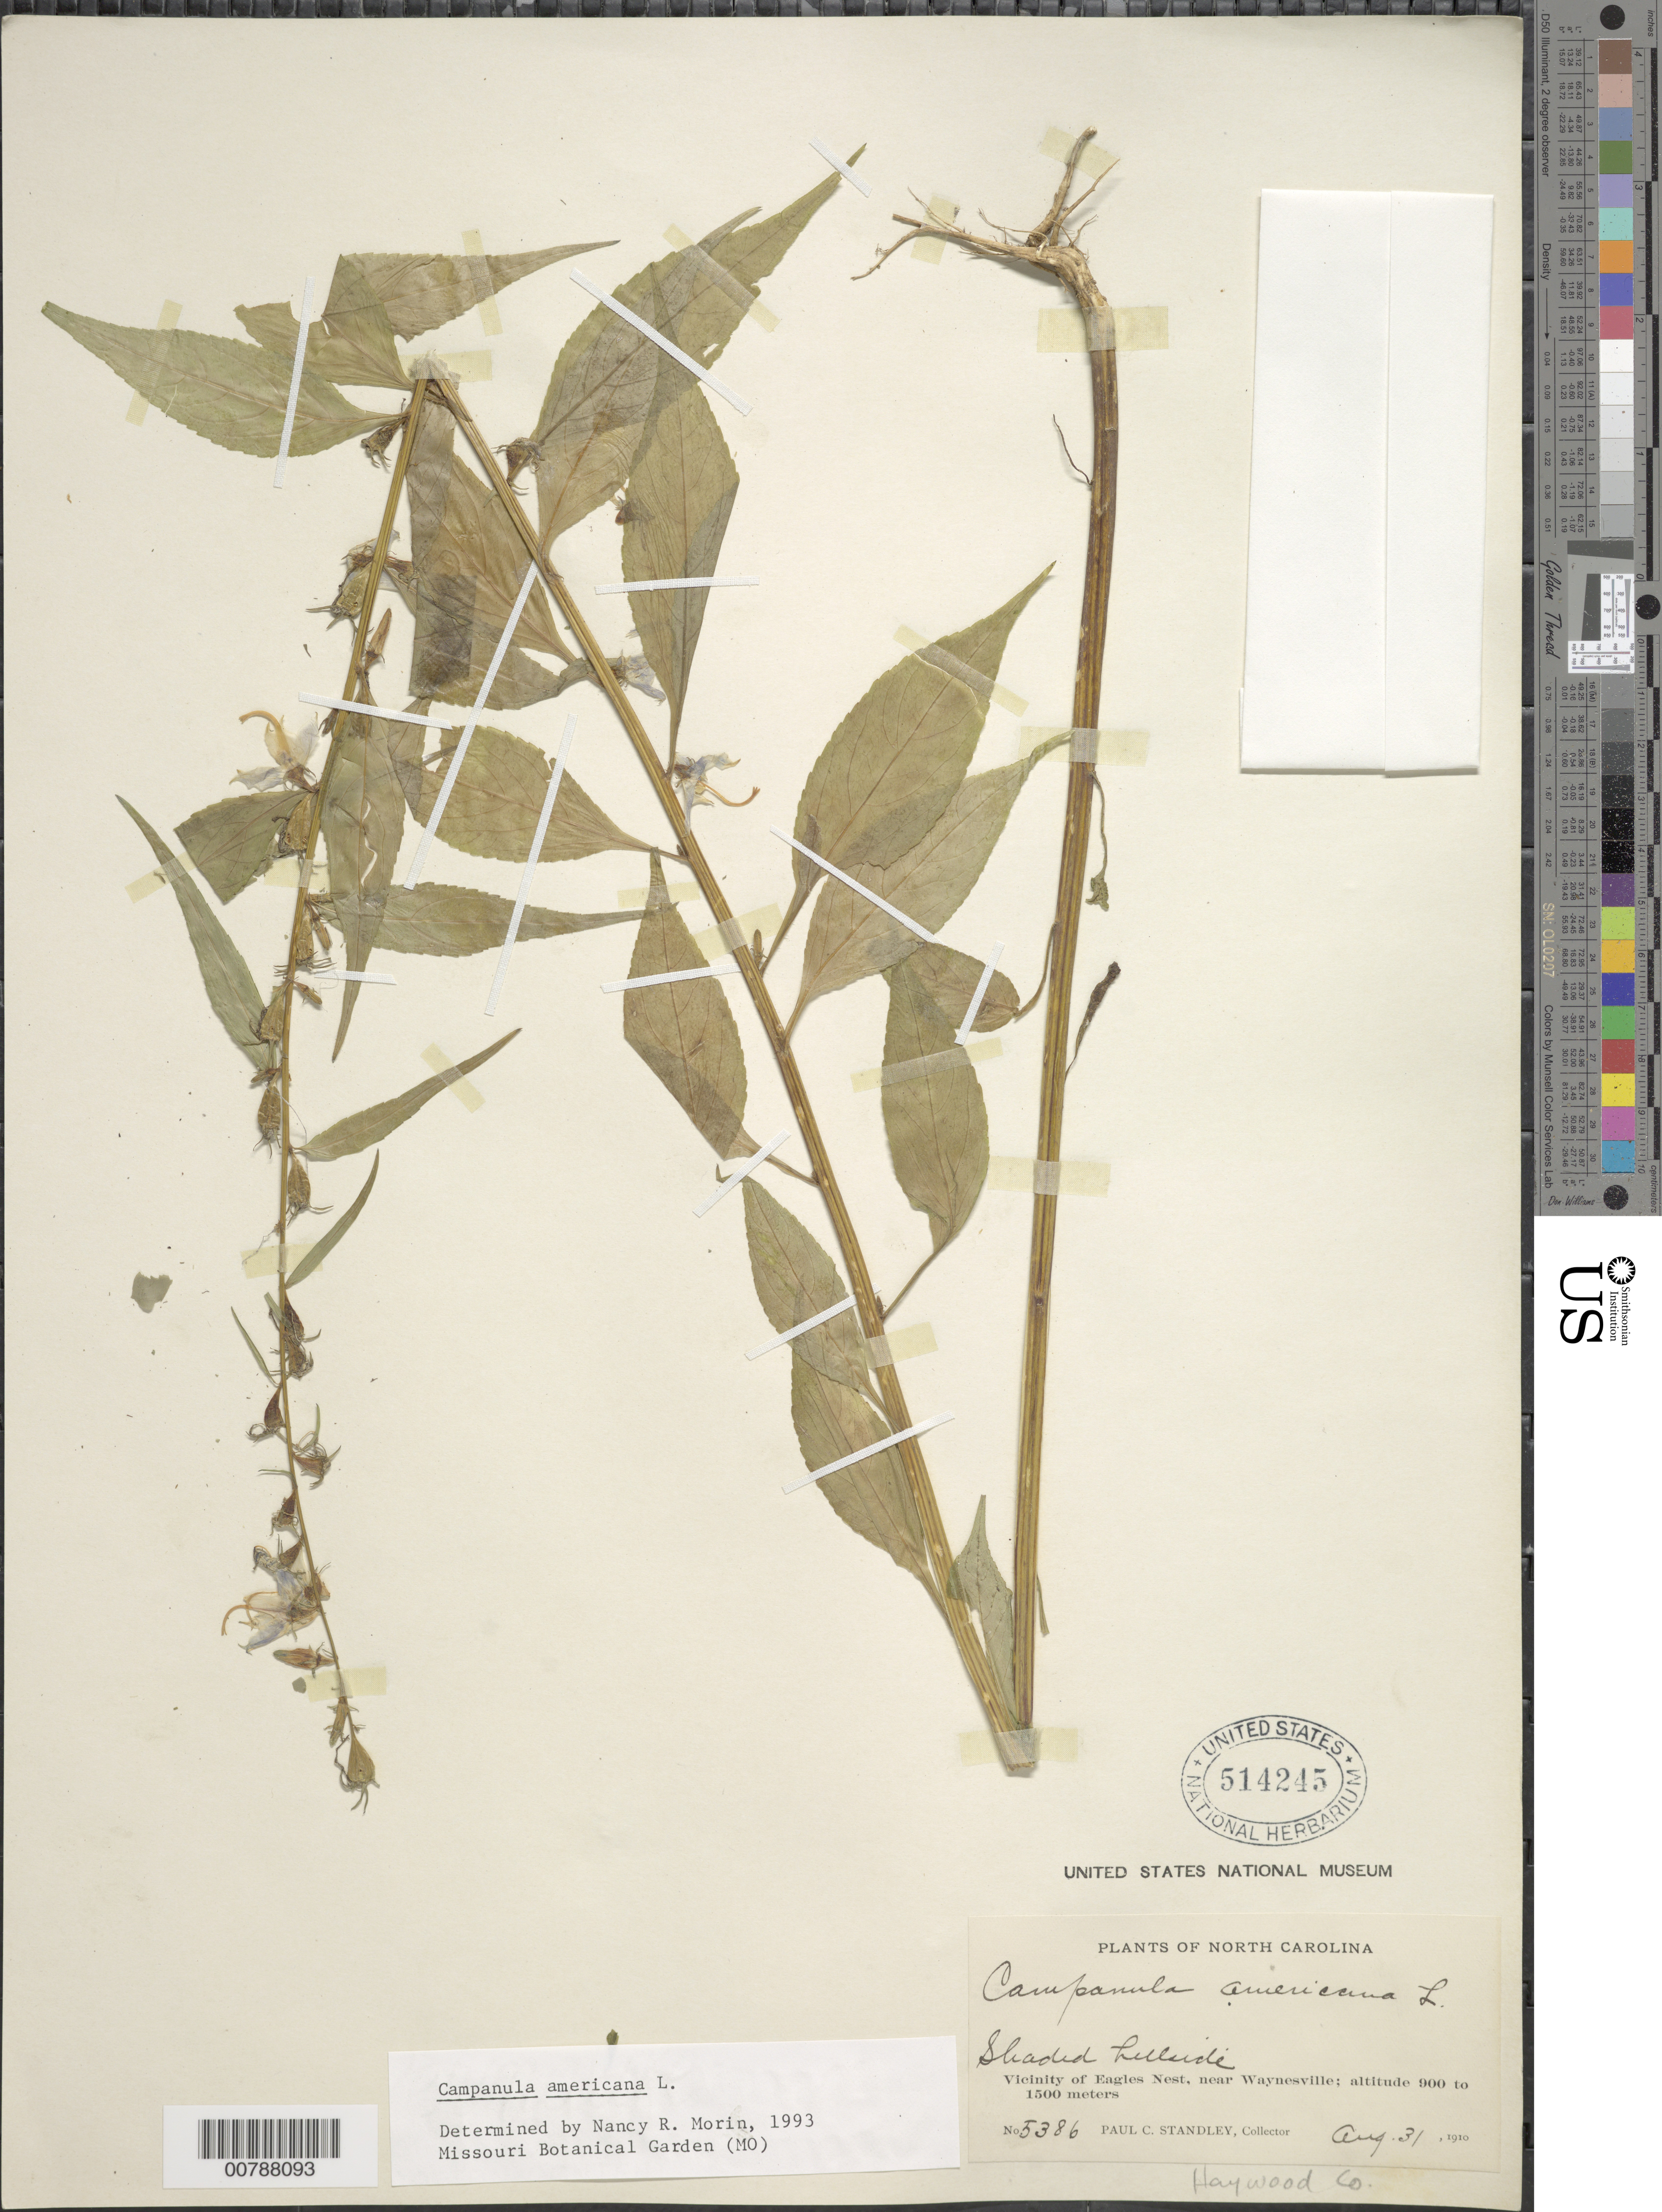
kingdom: Plantae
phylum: Tracheophyta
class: Magnoliopsida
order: Asterales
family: Campanulaceae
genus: Campanula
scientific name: Campanula americana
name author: L.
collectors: P. C. Standley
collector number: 5386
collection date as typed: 31 Aug 1910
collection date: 1910-08-31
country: United States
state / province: North Carolina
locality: Eagles nest, near Waynesville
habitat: Shaded hillside.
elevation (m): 900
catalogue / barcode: US 514245